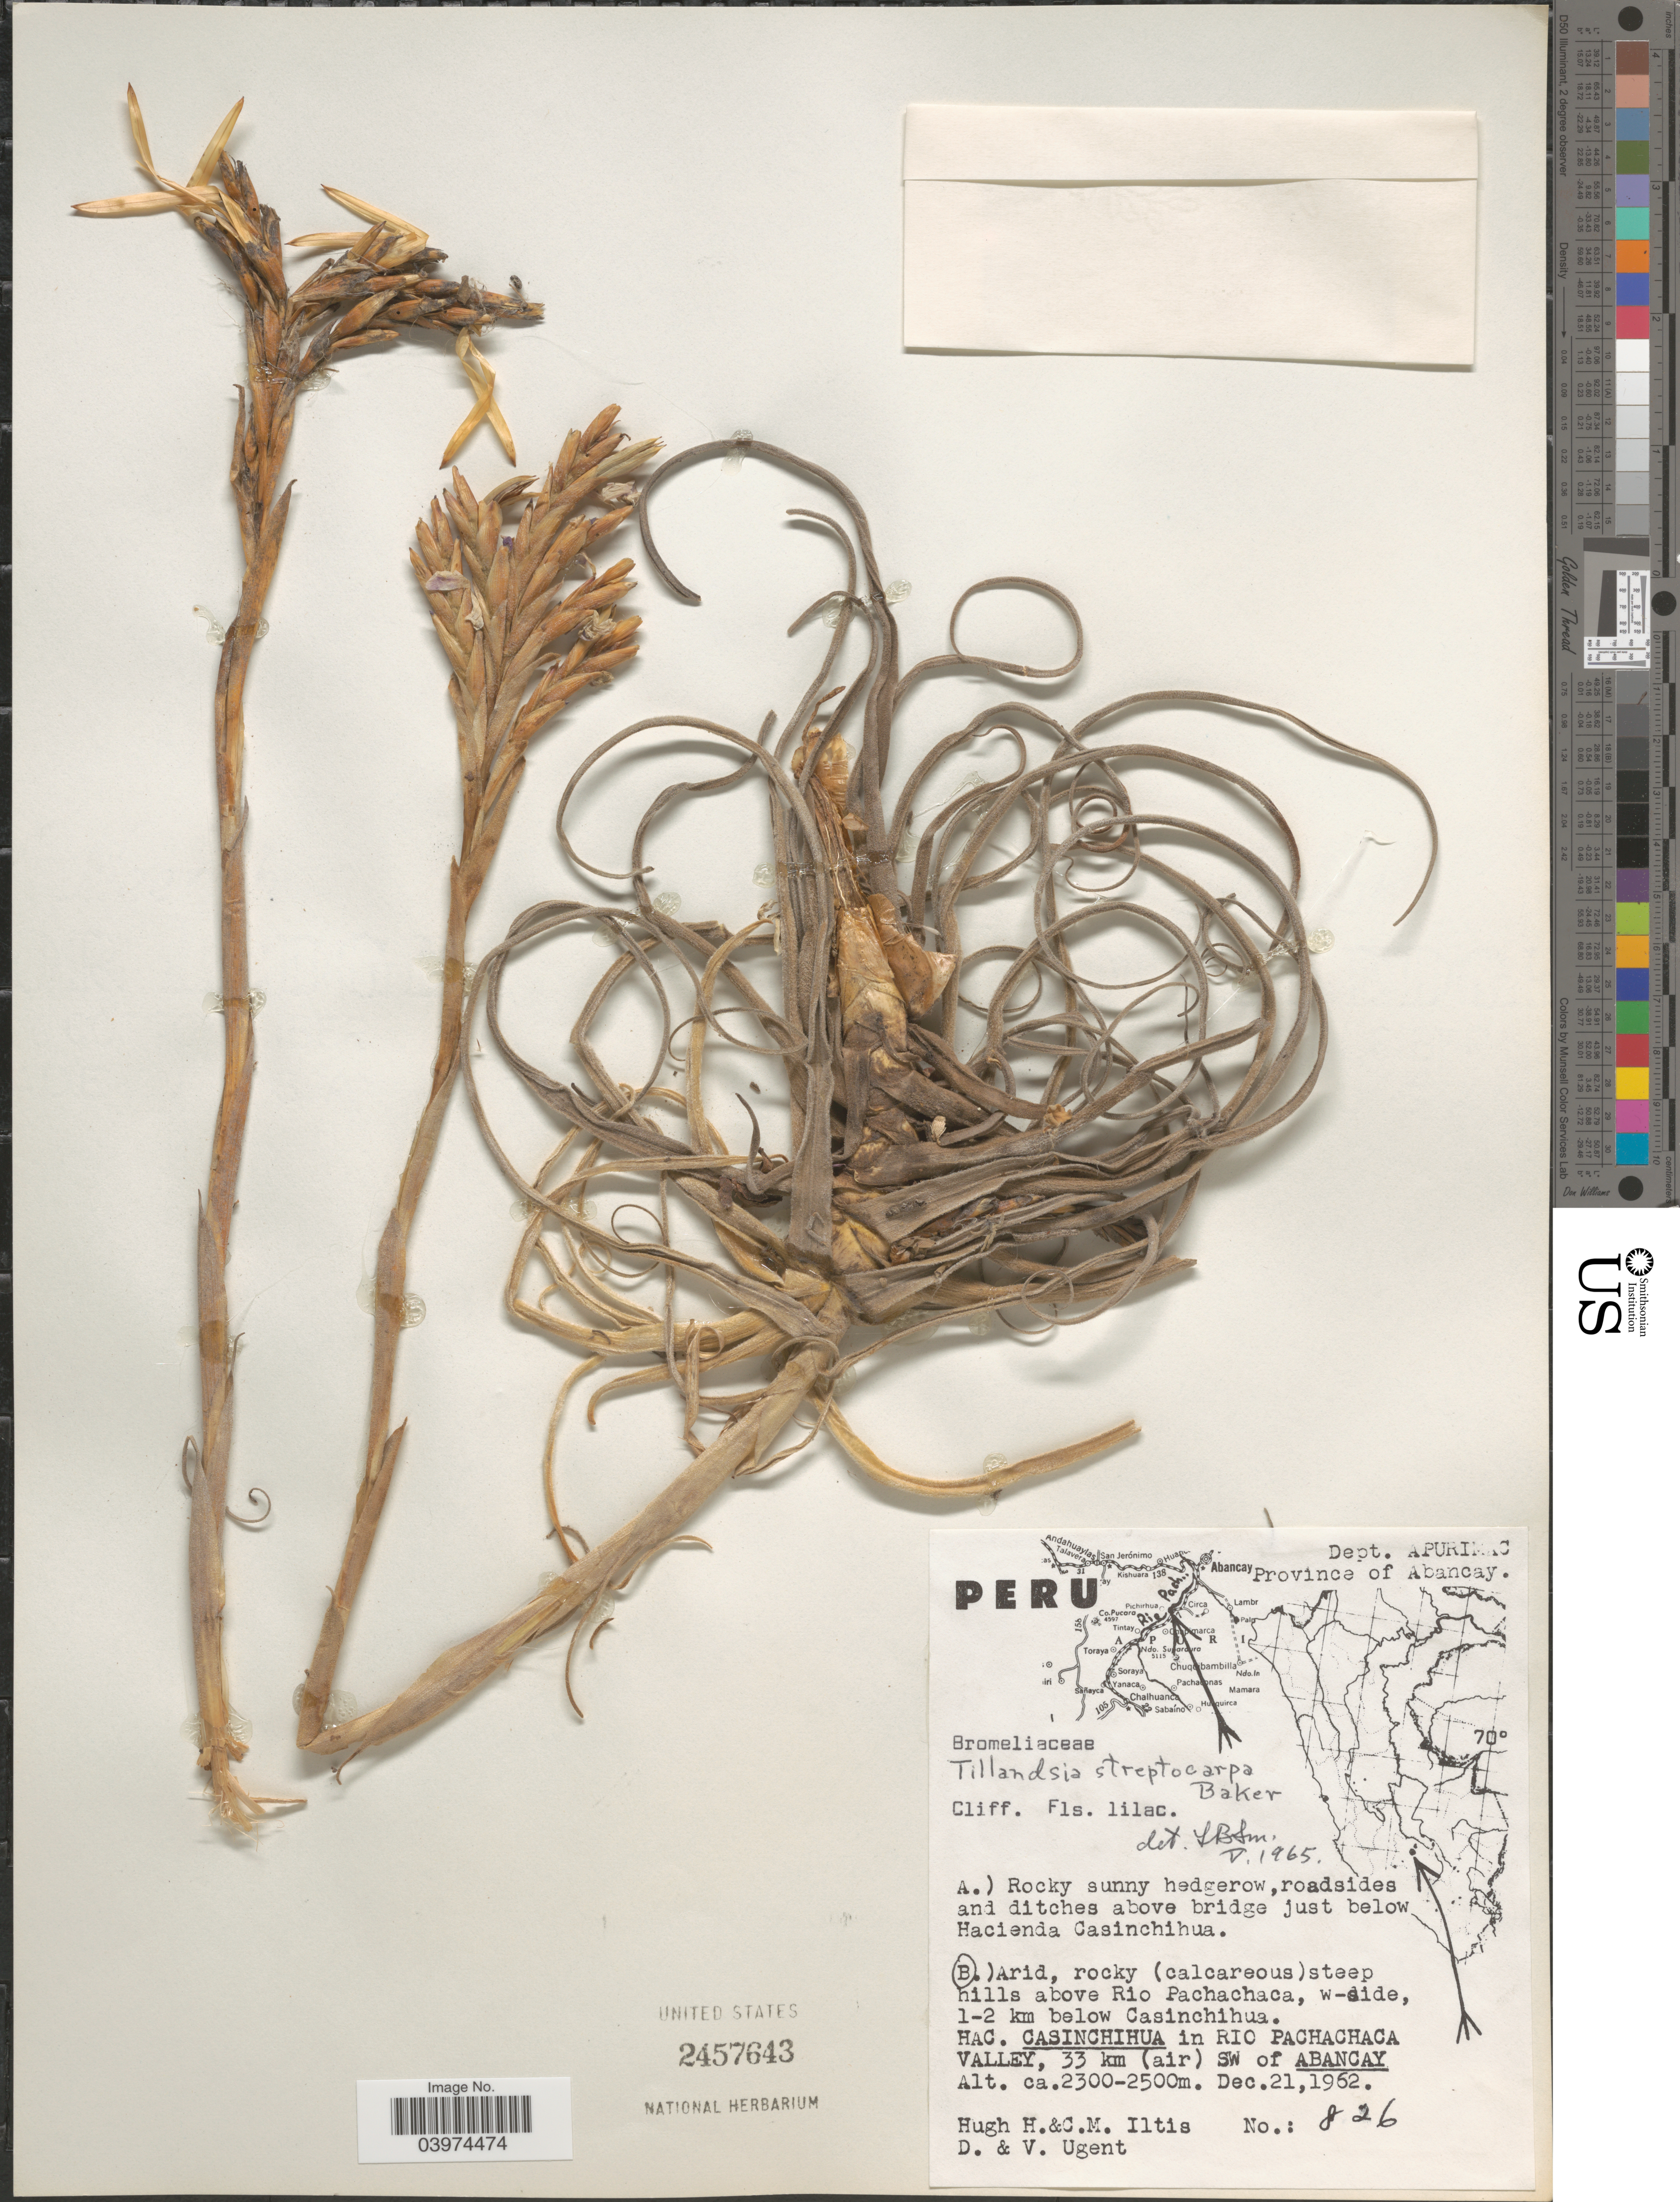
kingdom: Plantae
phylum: Tracheophyta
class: Liliopsida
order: Poales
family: Bromeliaceae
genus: Tillandsia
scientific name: Tillandsia streptocarpa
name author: Baker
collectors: H. Hugh, C. M Iltis, D. Ugent & V. Ugent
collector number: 826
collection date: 1962-12-21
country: Peru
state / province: Apurímac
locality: Dept. Apurimac. Province of Abancay. Arid, rocky (calcareous) steep hills above Rio Pachachaca, w-side, 1-2 km below Casinchihua. Hac. Casinchihua in Rio Pachachaca Valley, 33 km (air) SW of Abancay.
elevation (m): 2300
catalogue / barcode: US 2457643